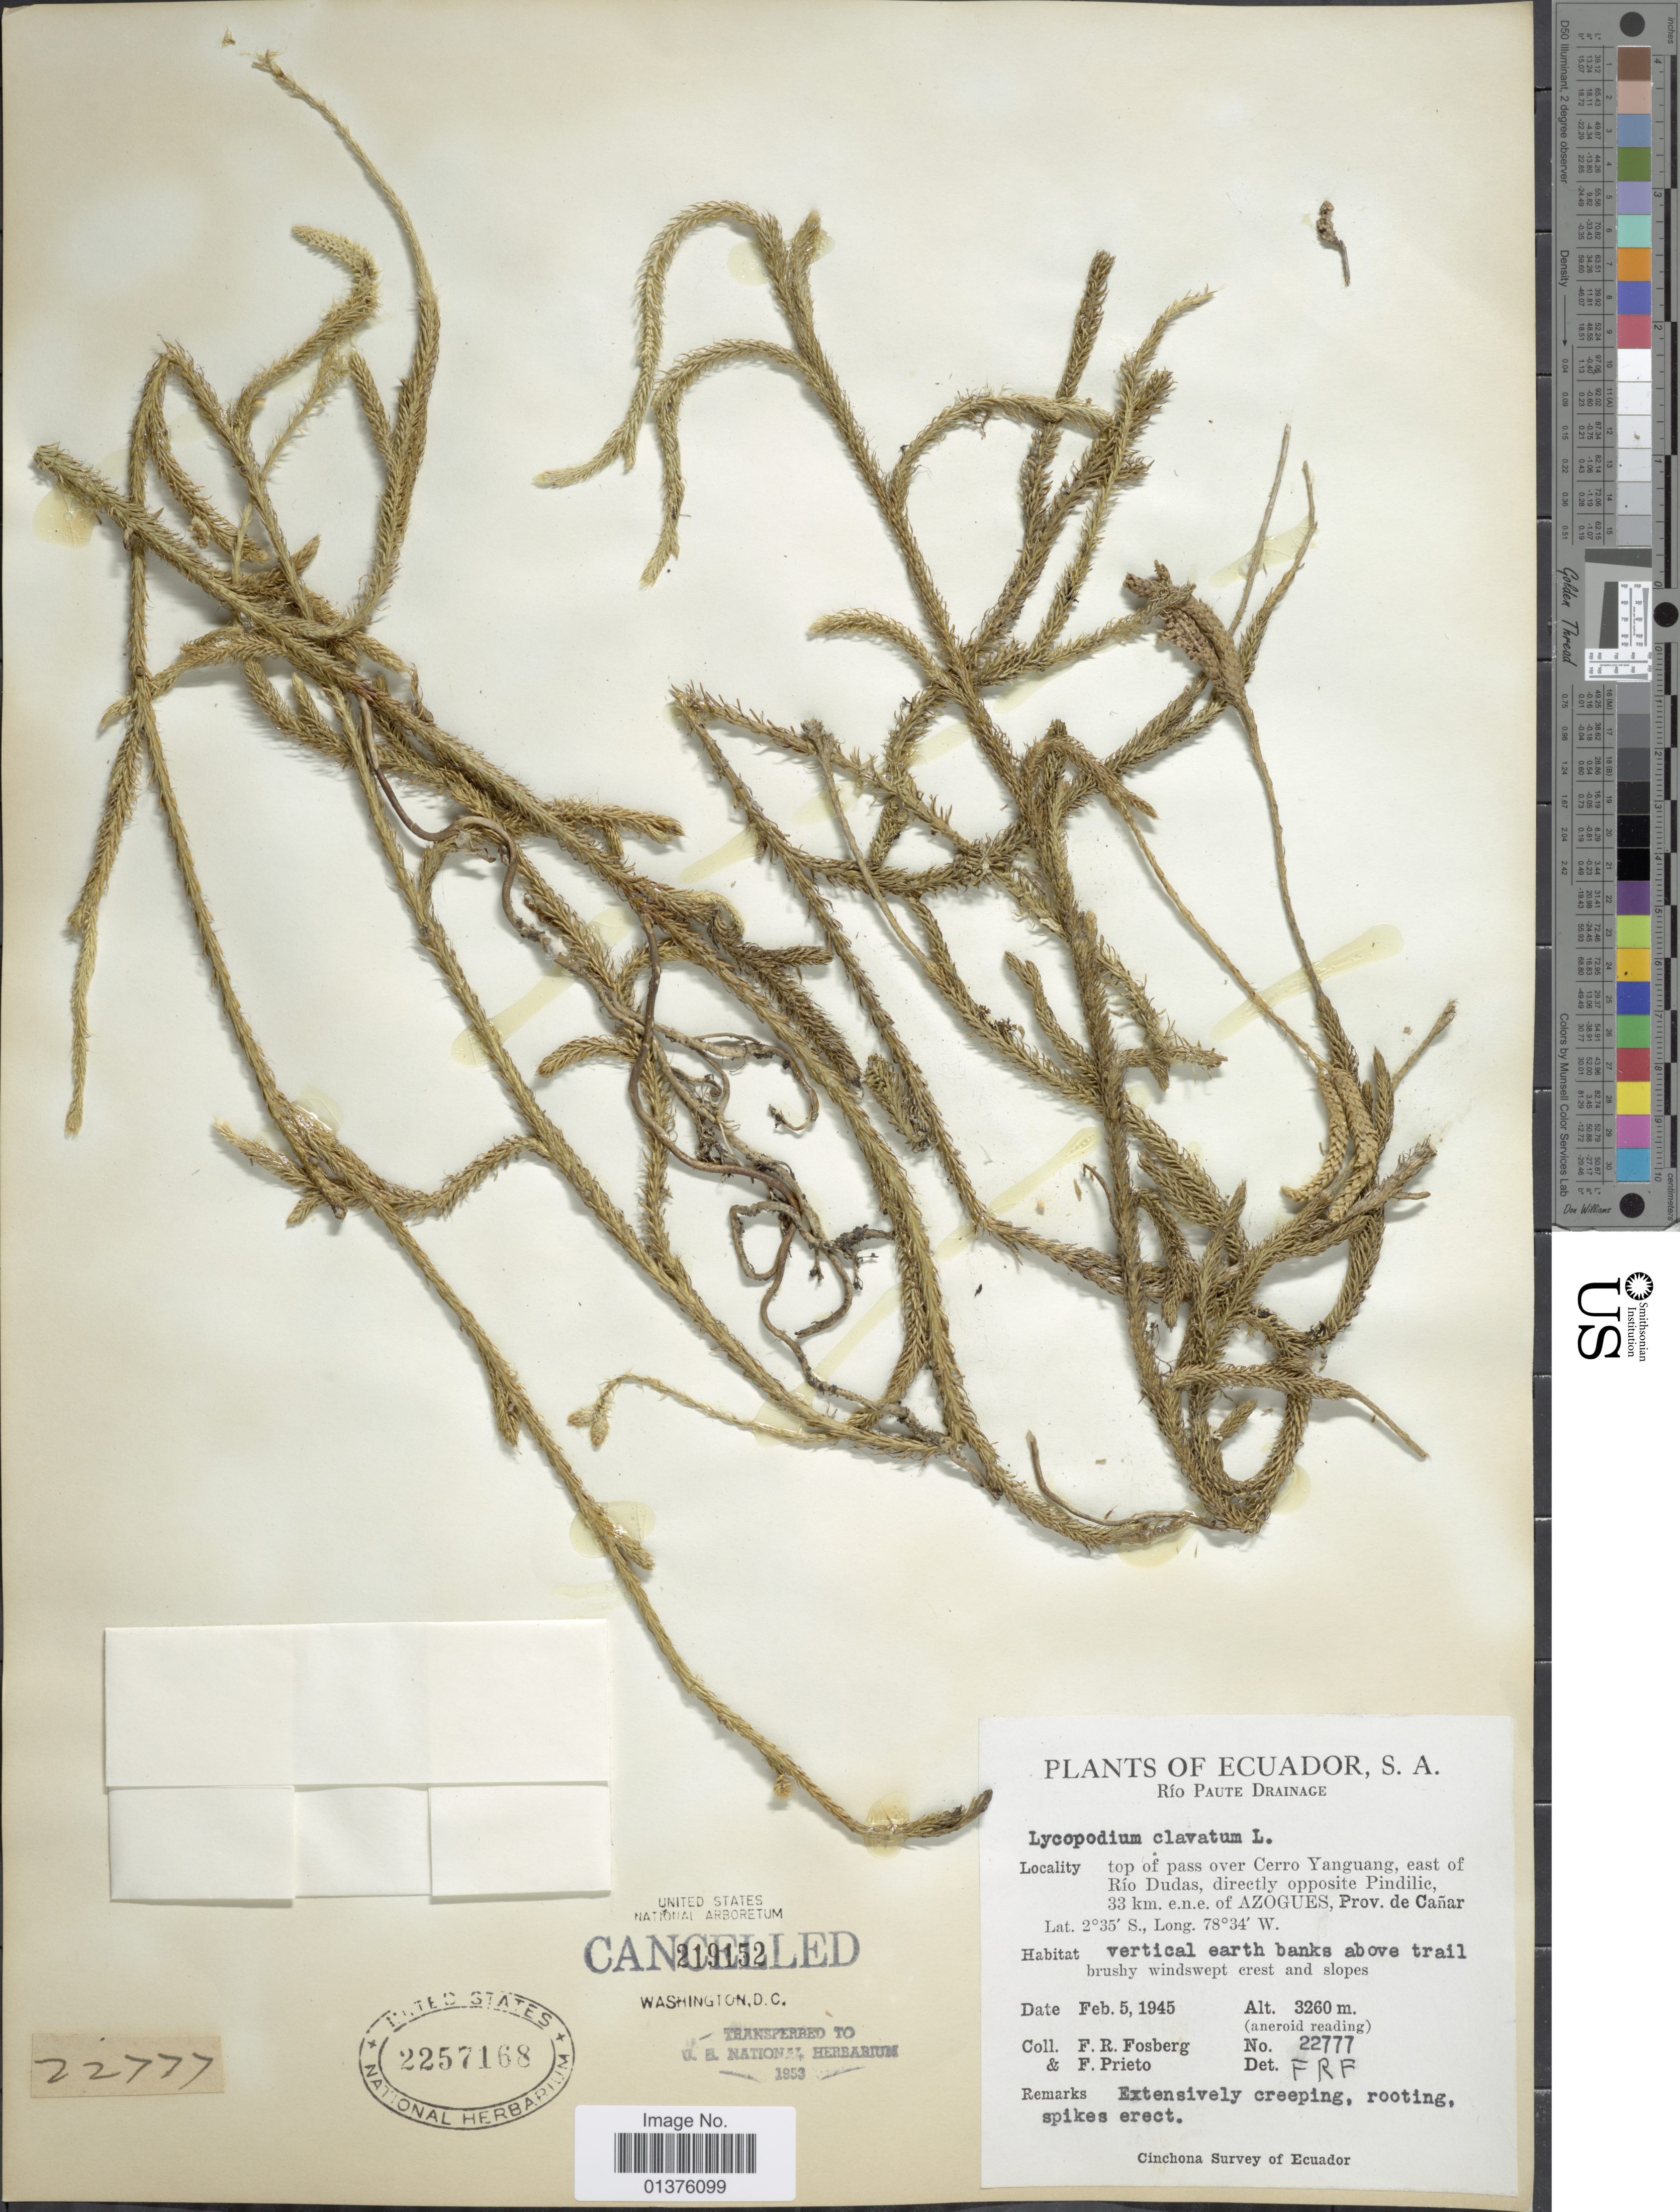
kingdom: Plantae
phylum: Tracheophyta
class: Lycopodiopsida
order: Lycopodiales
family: Lycopodiaceae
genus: Lycopodium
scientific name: Lycopodium clavatum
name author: L.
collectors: F. R. Fosberg & F. Prieto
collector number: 22777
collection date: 1945-02-05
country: Ecuador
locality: Rio Paute Drainage, top of pass over Cerro Yanguang, east of Rio Dudas, directly oppisite Pindilie, 33km e.n.e. of Azogues, prov. de Canar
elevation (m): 3260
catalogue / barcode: US 2257168